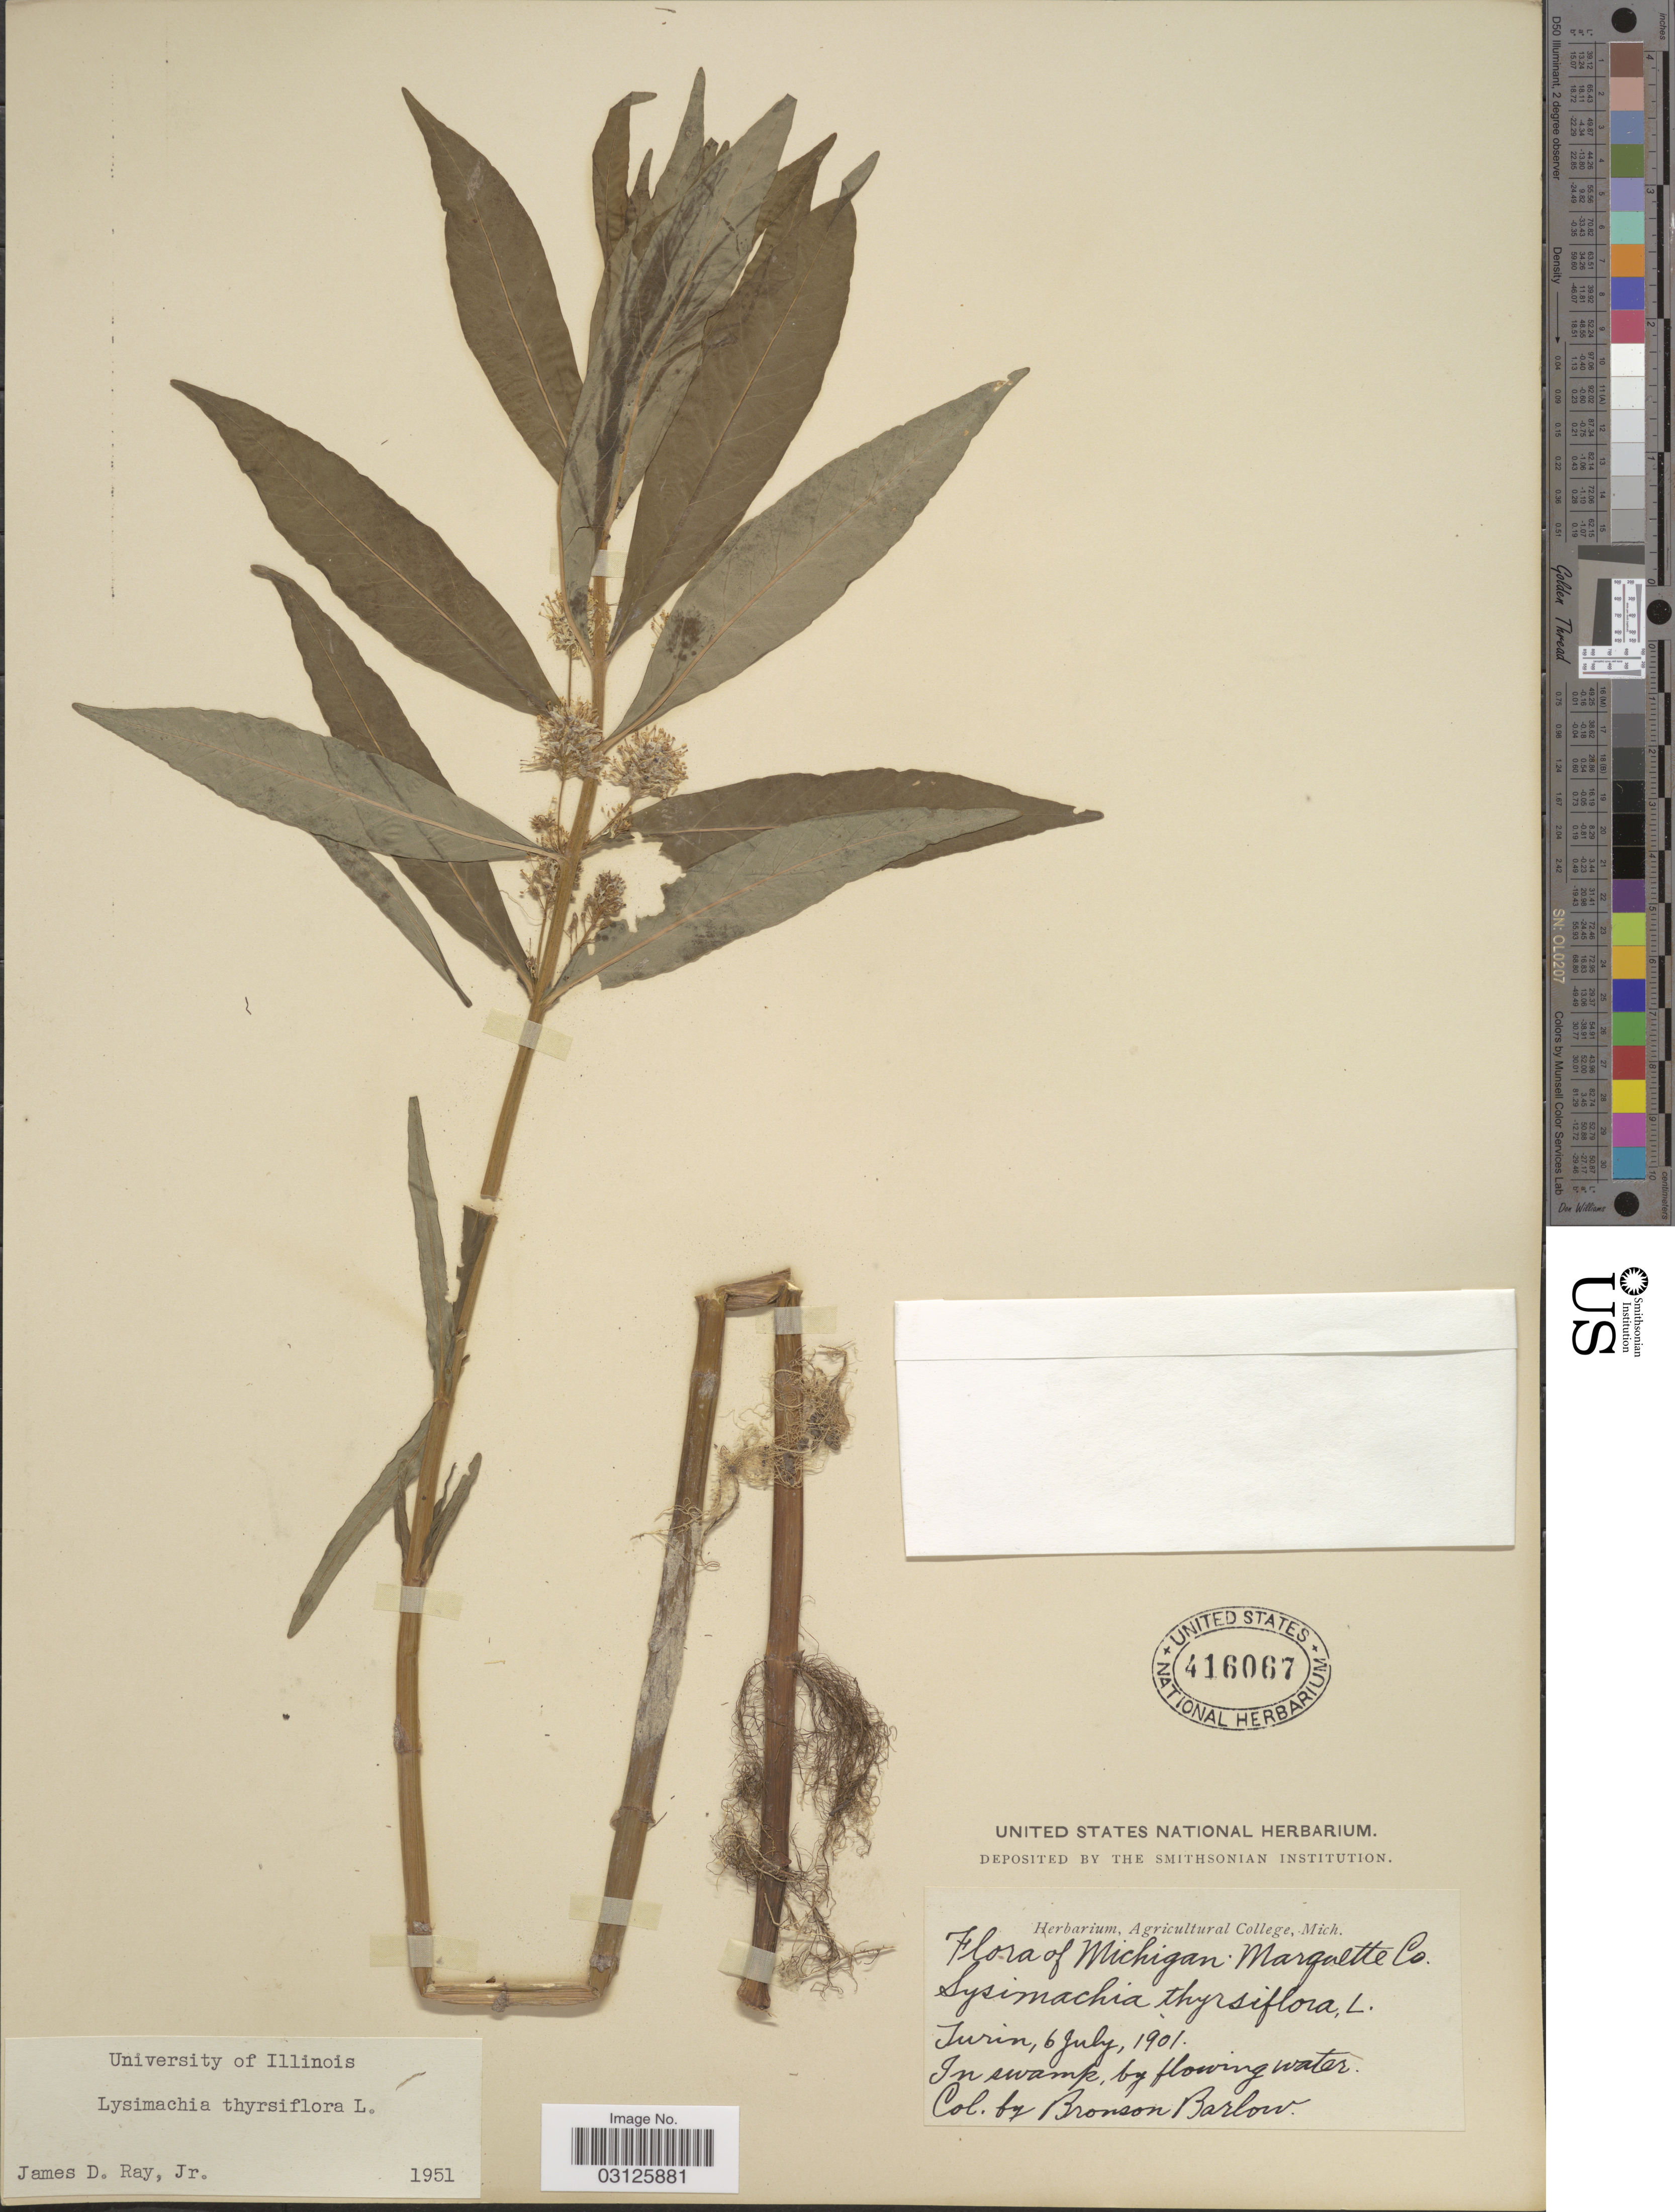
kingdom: Plantae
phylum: Tracheophyta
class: Magnoliopsida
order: Ericales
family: Primulaceae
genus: Lysimachia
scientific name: Lysimachia thyrsiflora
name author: L.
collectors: Barlow, B.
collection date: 1901-07-06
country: United States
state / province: Michigan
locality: Turin.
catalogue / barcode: US 416067